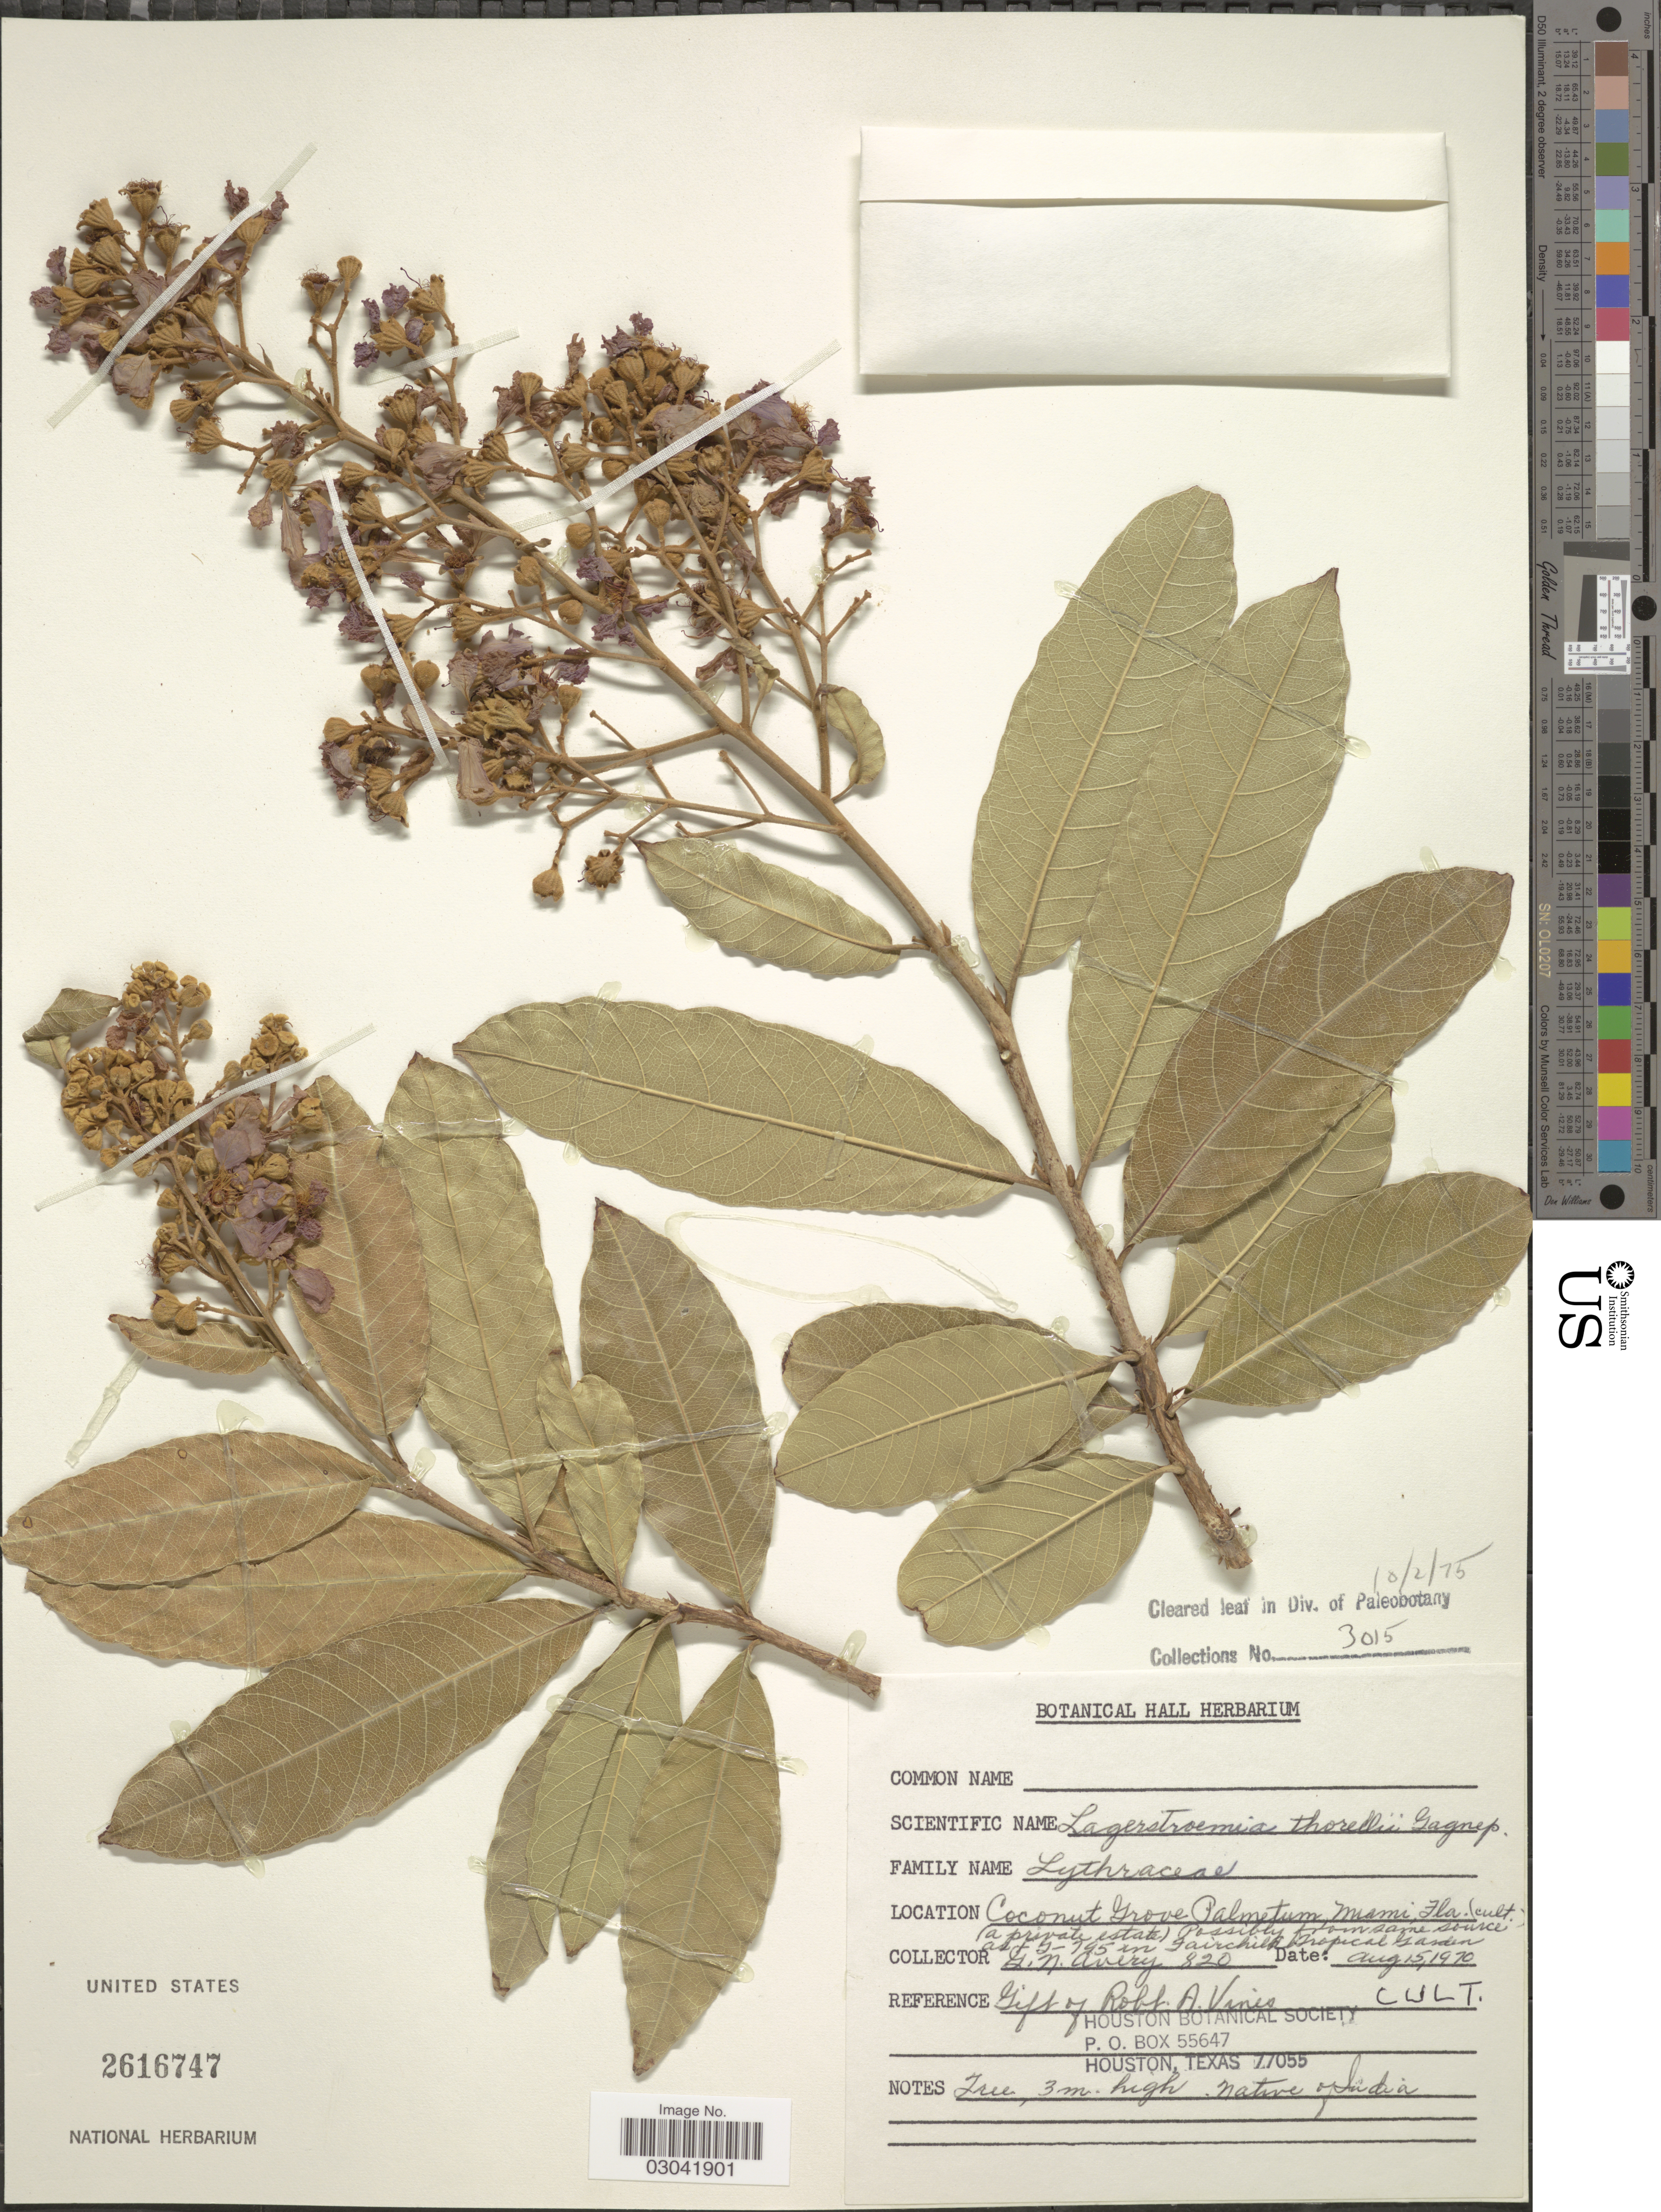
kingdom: Plantae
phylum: Tracheophyta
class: Magnoliopsida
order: Myrtales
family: Lythraceae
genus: Lagerstroemia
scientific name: Lagerstroemia thorelii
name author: Gagnep.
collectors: G. N. Avery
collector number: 820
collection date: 1970-08-15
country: United States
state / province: Florida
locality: Coconut Grove Palmetum, Miami, Fla. (a private estate).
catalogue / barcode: US 2616747